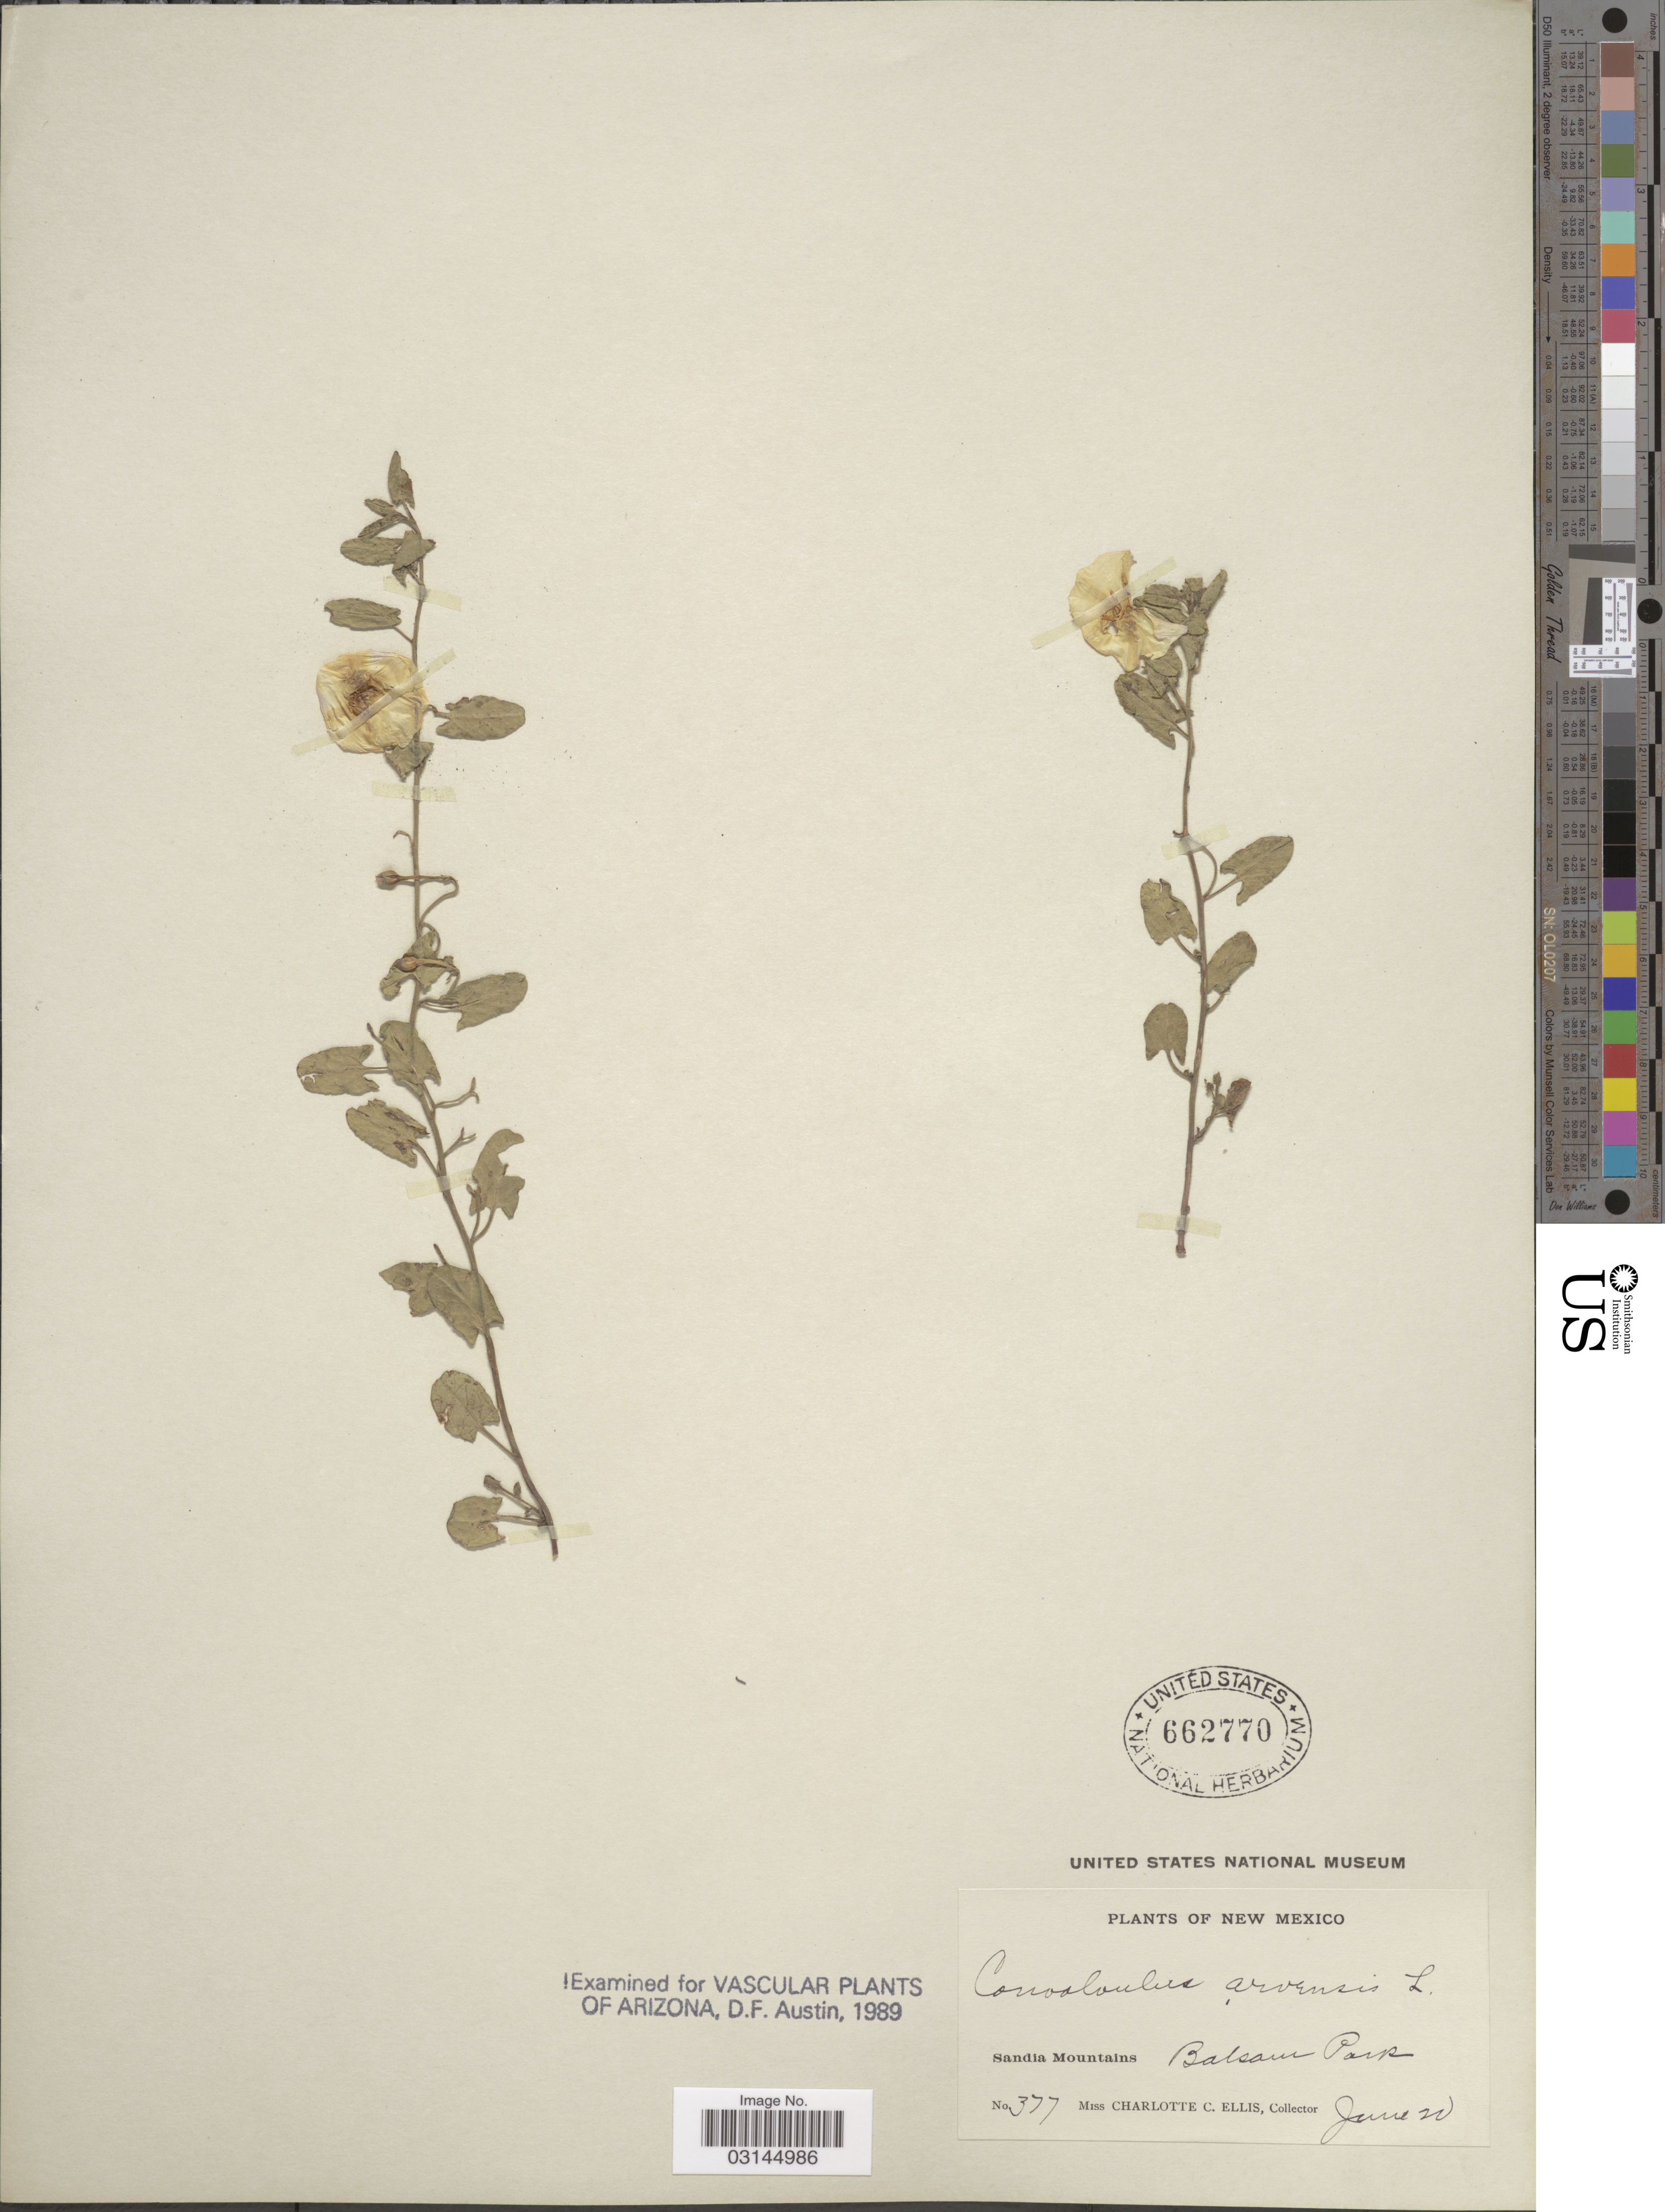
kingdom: Plantae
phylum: Tracheophyta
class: Magnoliopsida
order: Solanales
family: Convolvulaceae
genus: Convolvulus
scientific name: Convolvulus arvensis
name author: L.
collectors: C. C. Ellis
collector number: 377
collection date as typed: Transcribed d/m/y: /6/20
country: United States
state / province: New Mexico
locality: Sandia Mountains. Balsam Park.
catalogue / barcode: US 662770